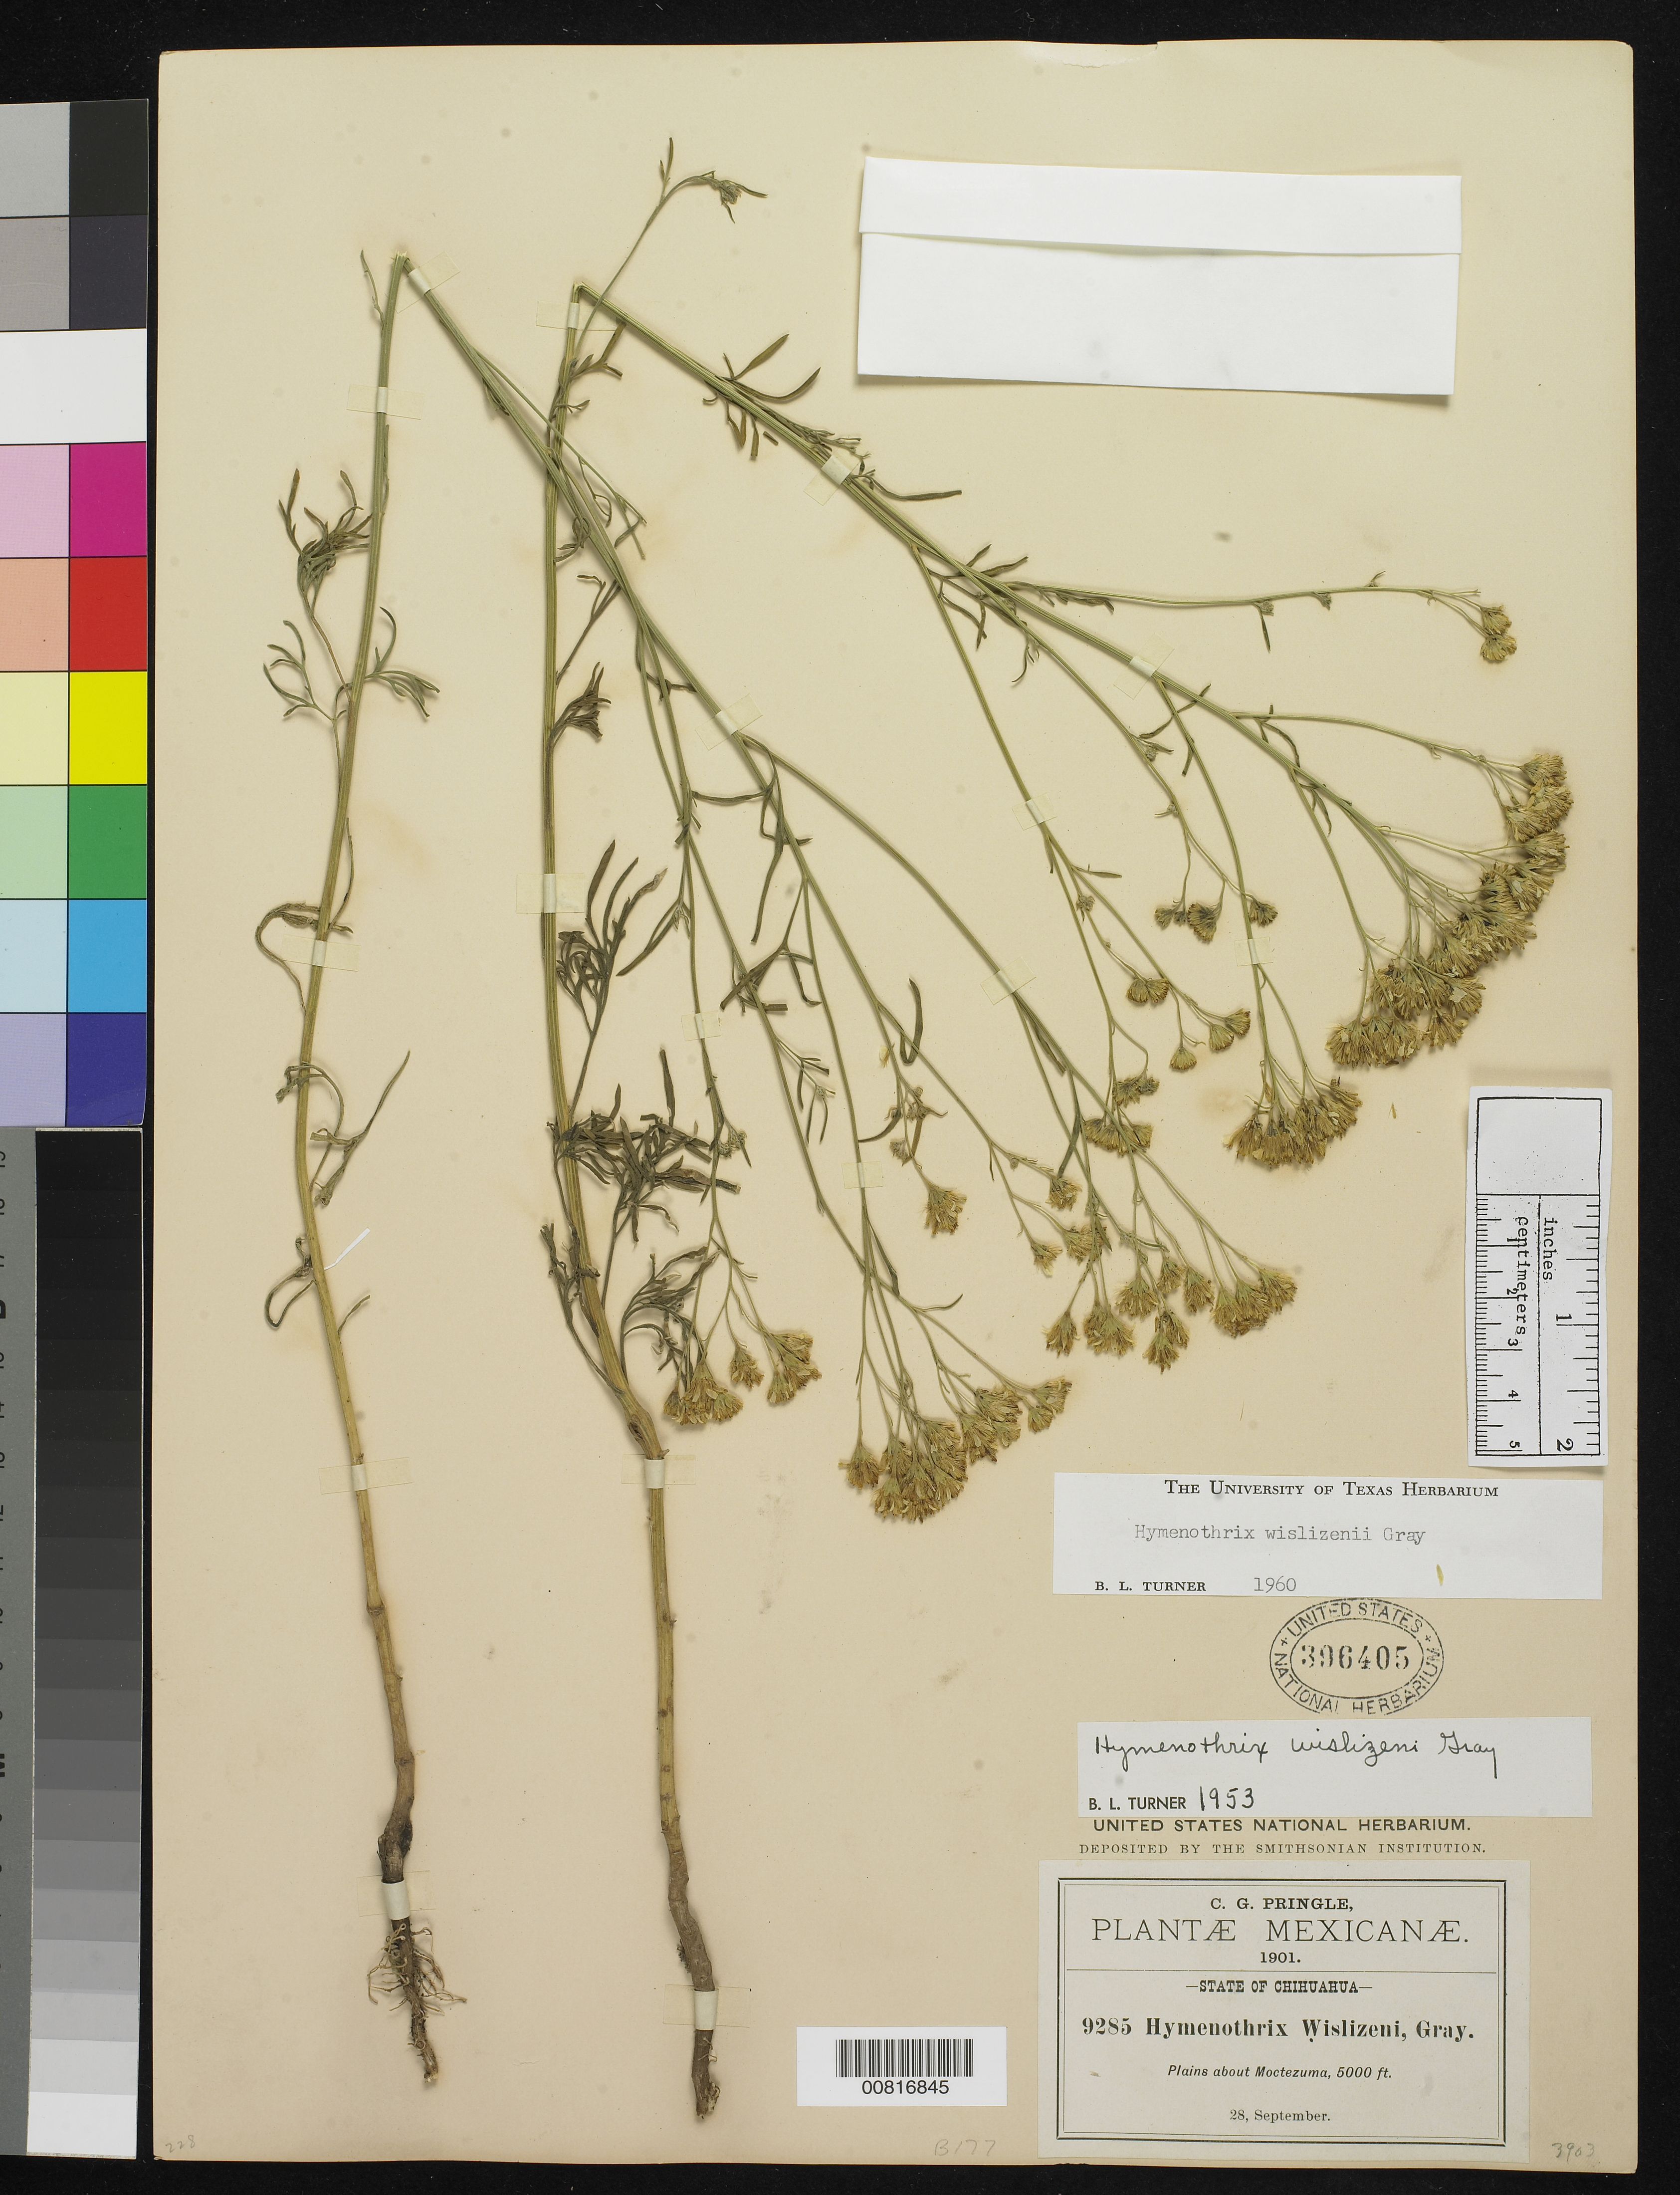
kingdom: Plantae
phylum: Tracheophyta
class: Magnoliopsida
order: Asterales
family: Asteraceae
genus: Hymenothrix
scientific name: Hymenothrix wislizenii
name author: A. Gray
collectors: C. G. Pringle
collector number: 9285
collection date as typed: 28 Sep 1901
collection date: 1901-09-28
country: Mexico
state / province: Chihuahua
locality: Plains about Moctezuma, Chihuahua.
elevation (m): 1524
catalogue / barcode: US 396405